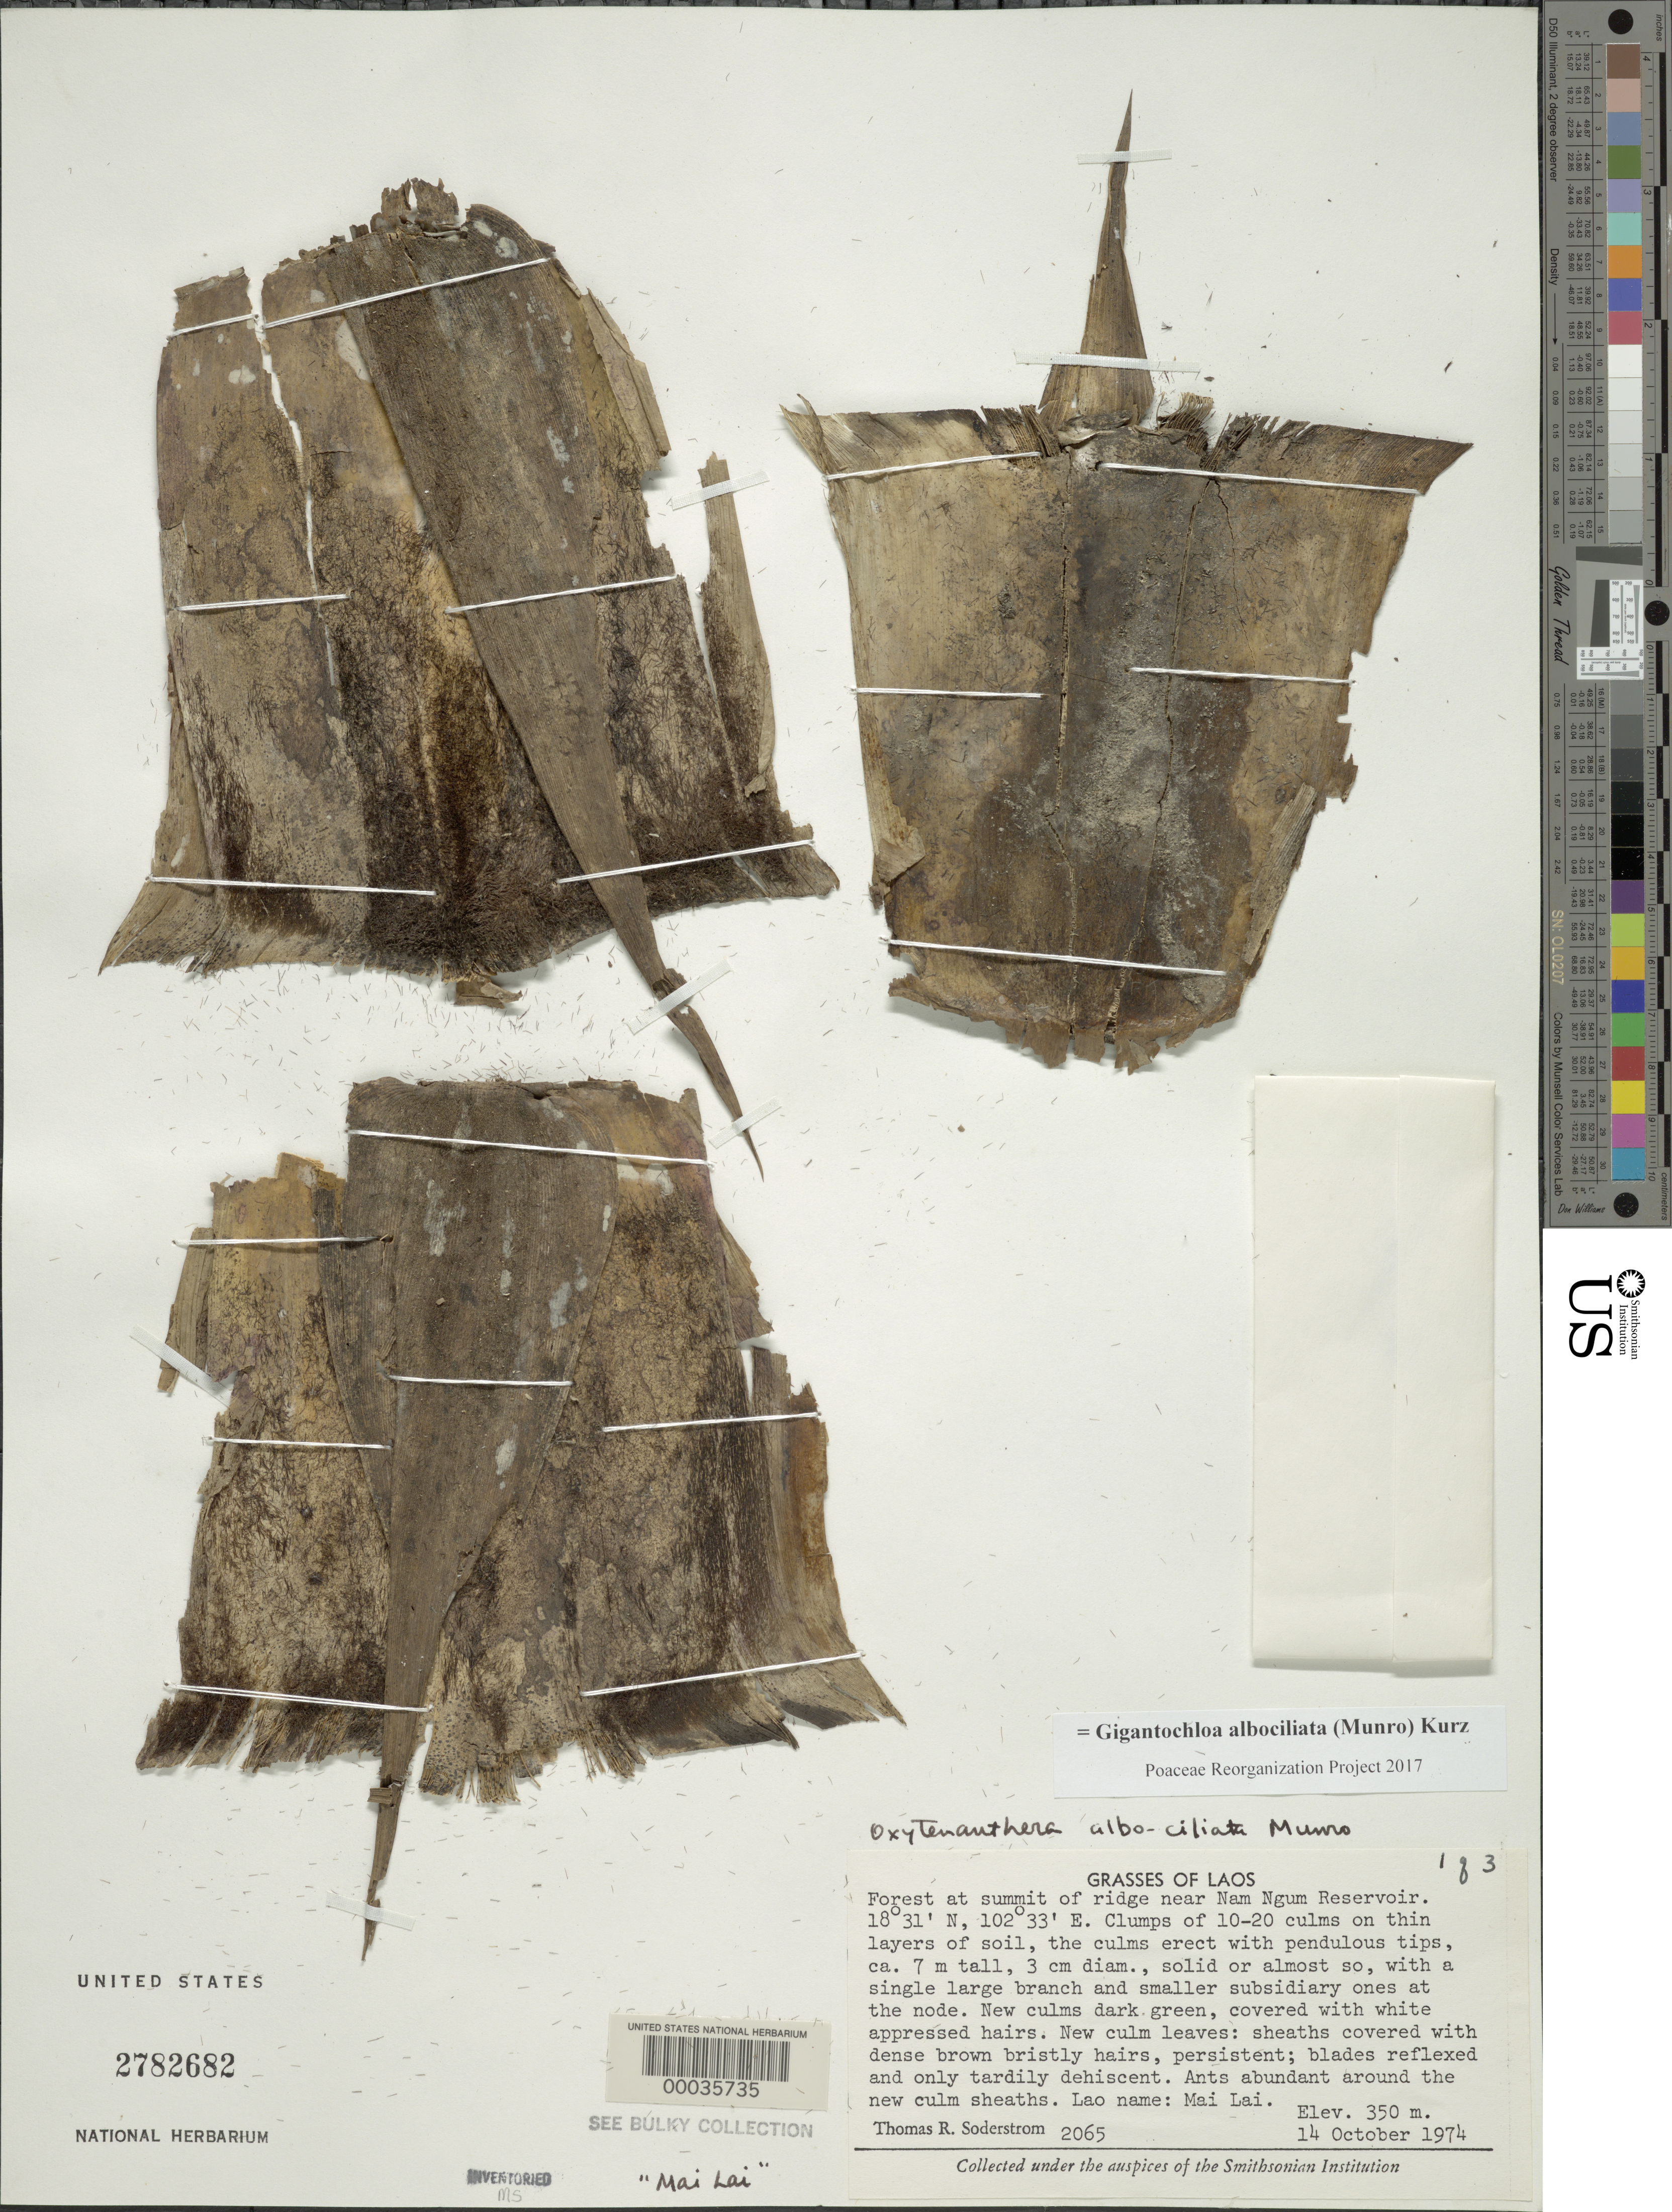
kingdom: Plantae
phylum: Tracheophyta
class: Liliopsida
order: Poales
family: Poaceae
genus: Gigantochloa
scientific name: Gigantochloa albociliata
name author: (Munro) Kurz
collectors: T. R. Soderstrom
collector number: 2065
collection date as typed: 14 Oct 1974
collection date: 1974-10-14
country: Laos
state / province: Viangchan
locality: Nam Ngum Reservoir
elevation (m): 350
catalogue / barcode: US 2782682